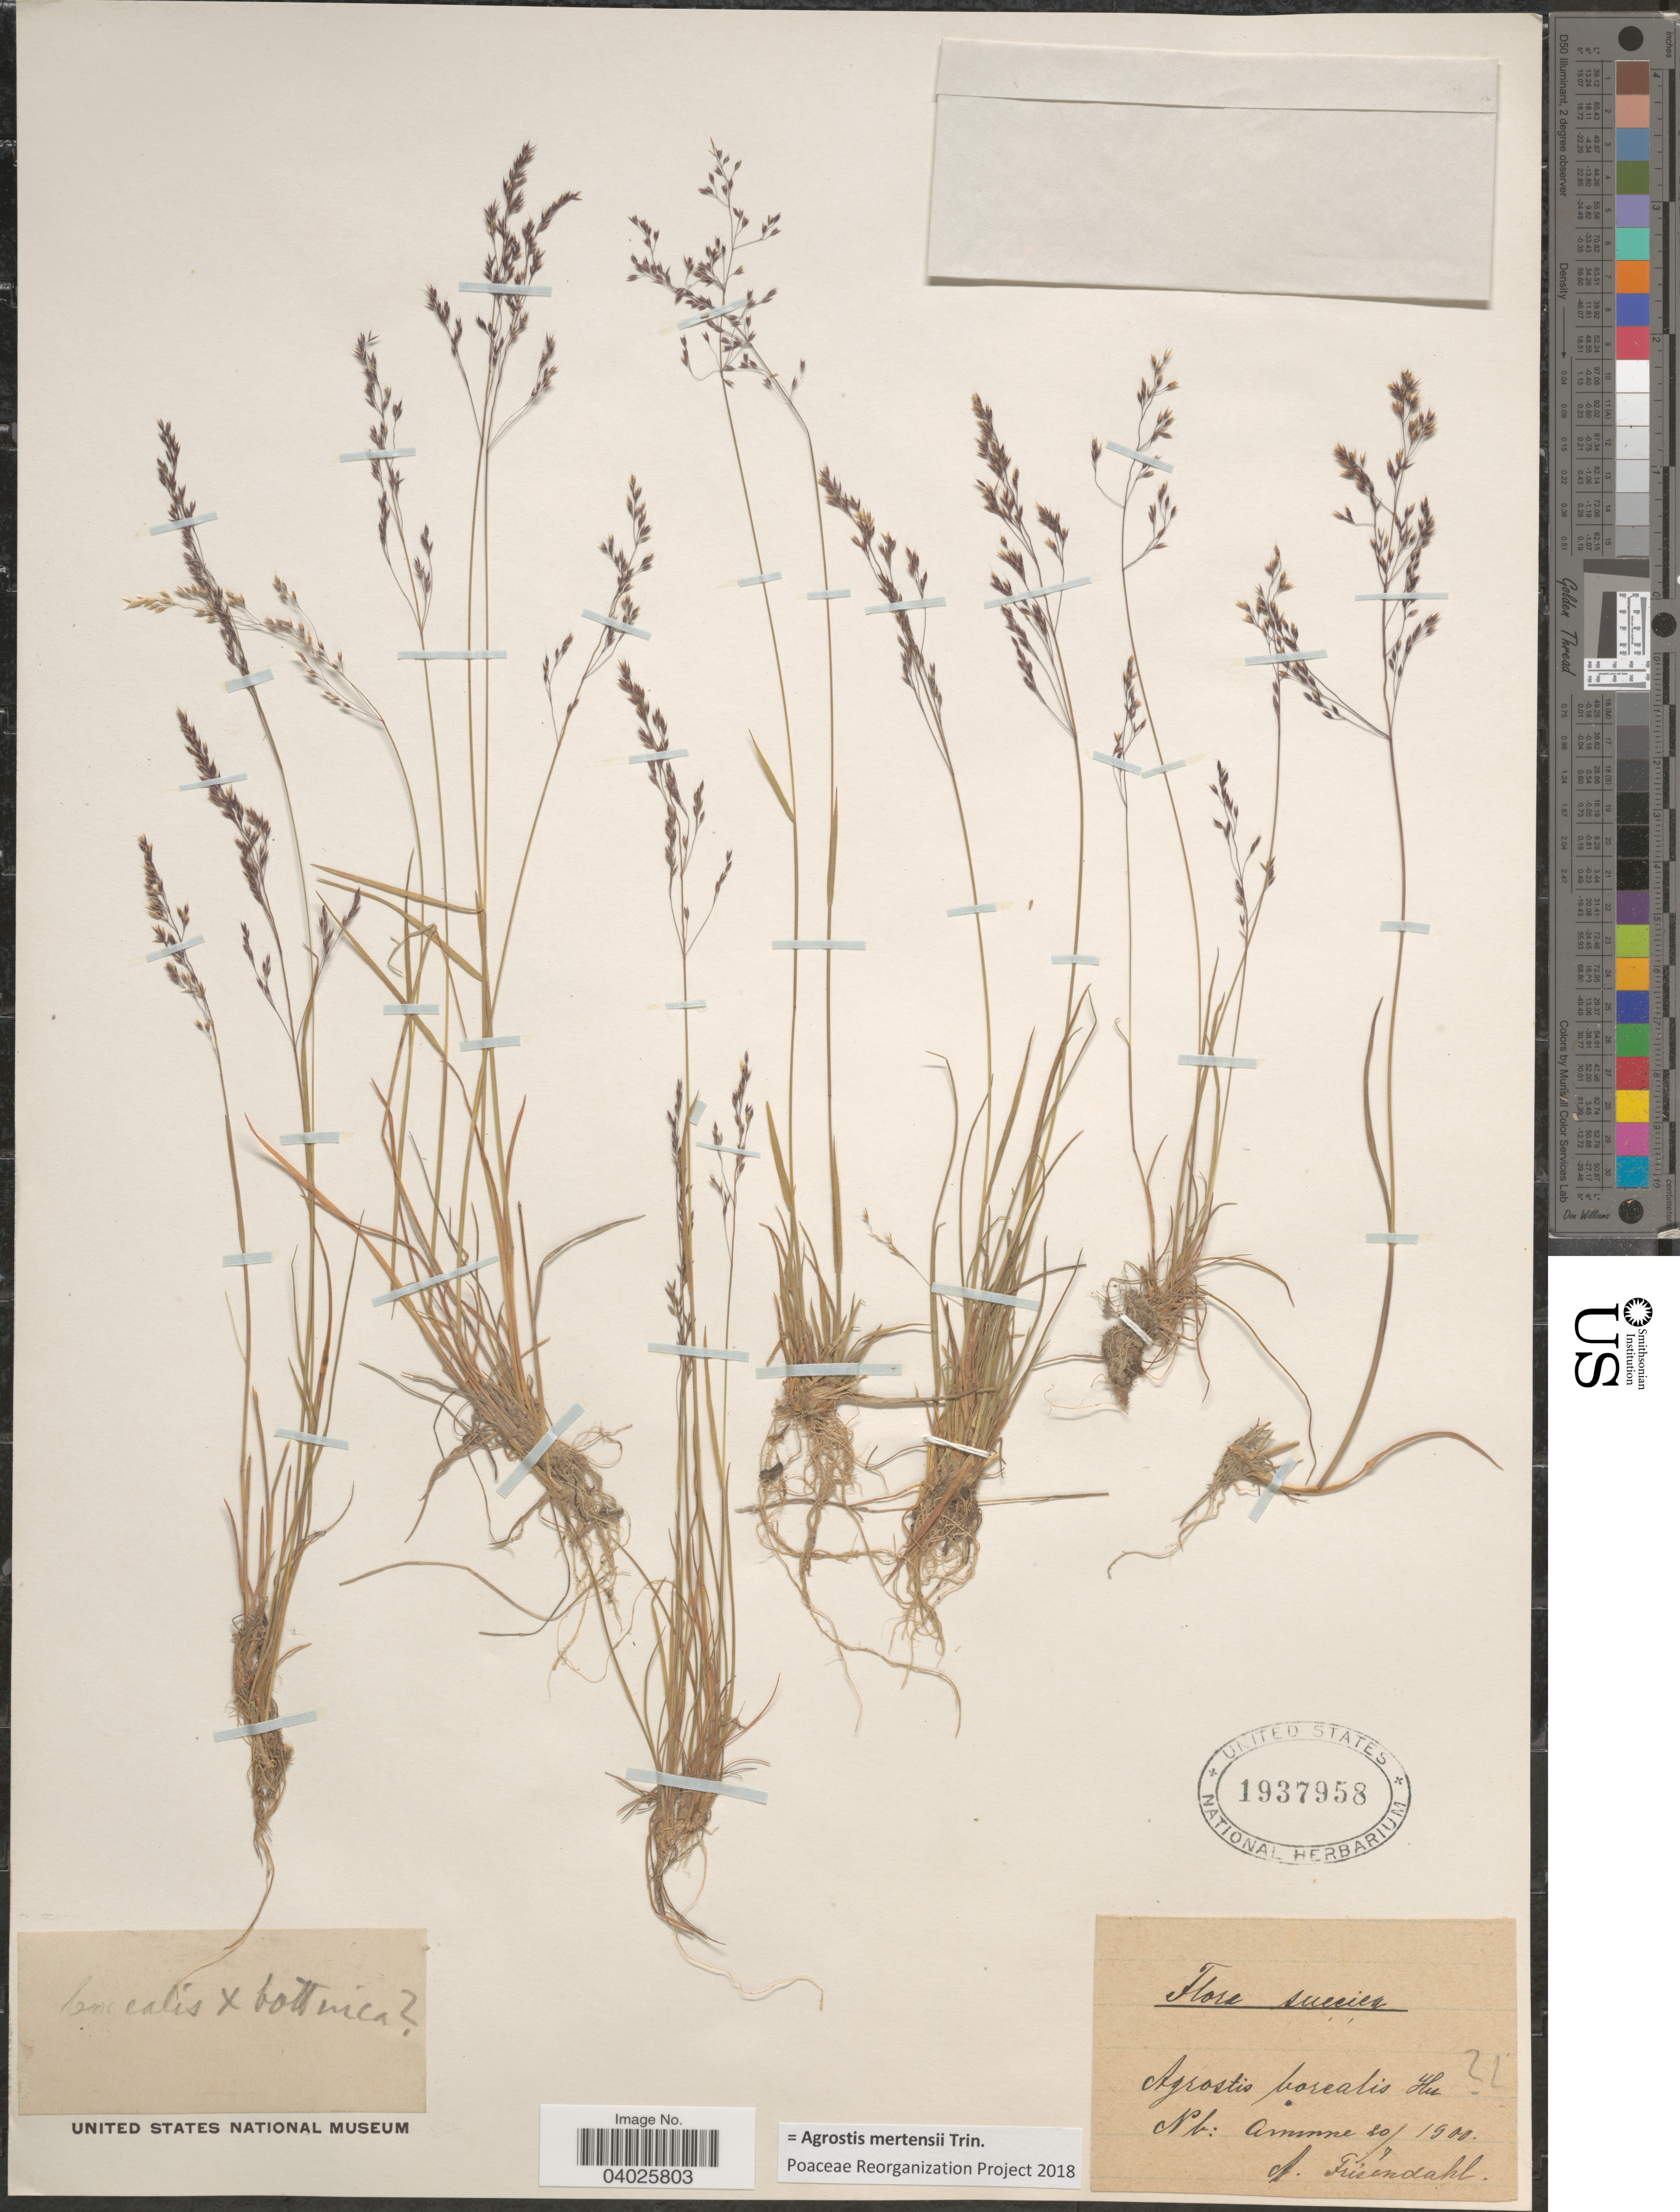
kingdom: Plantae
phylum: Tracheophyta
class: Liliopsida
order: Poales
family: Poaceae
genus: Agrostis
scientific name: Agrostis mertensii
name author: Trin.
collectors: A. Frisendahl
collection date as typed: Amunne 20/7 1900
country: Sweden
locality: Suecica. Nb. Åminne.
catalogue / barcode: US 1937958